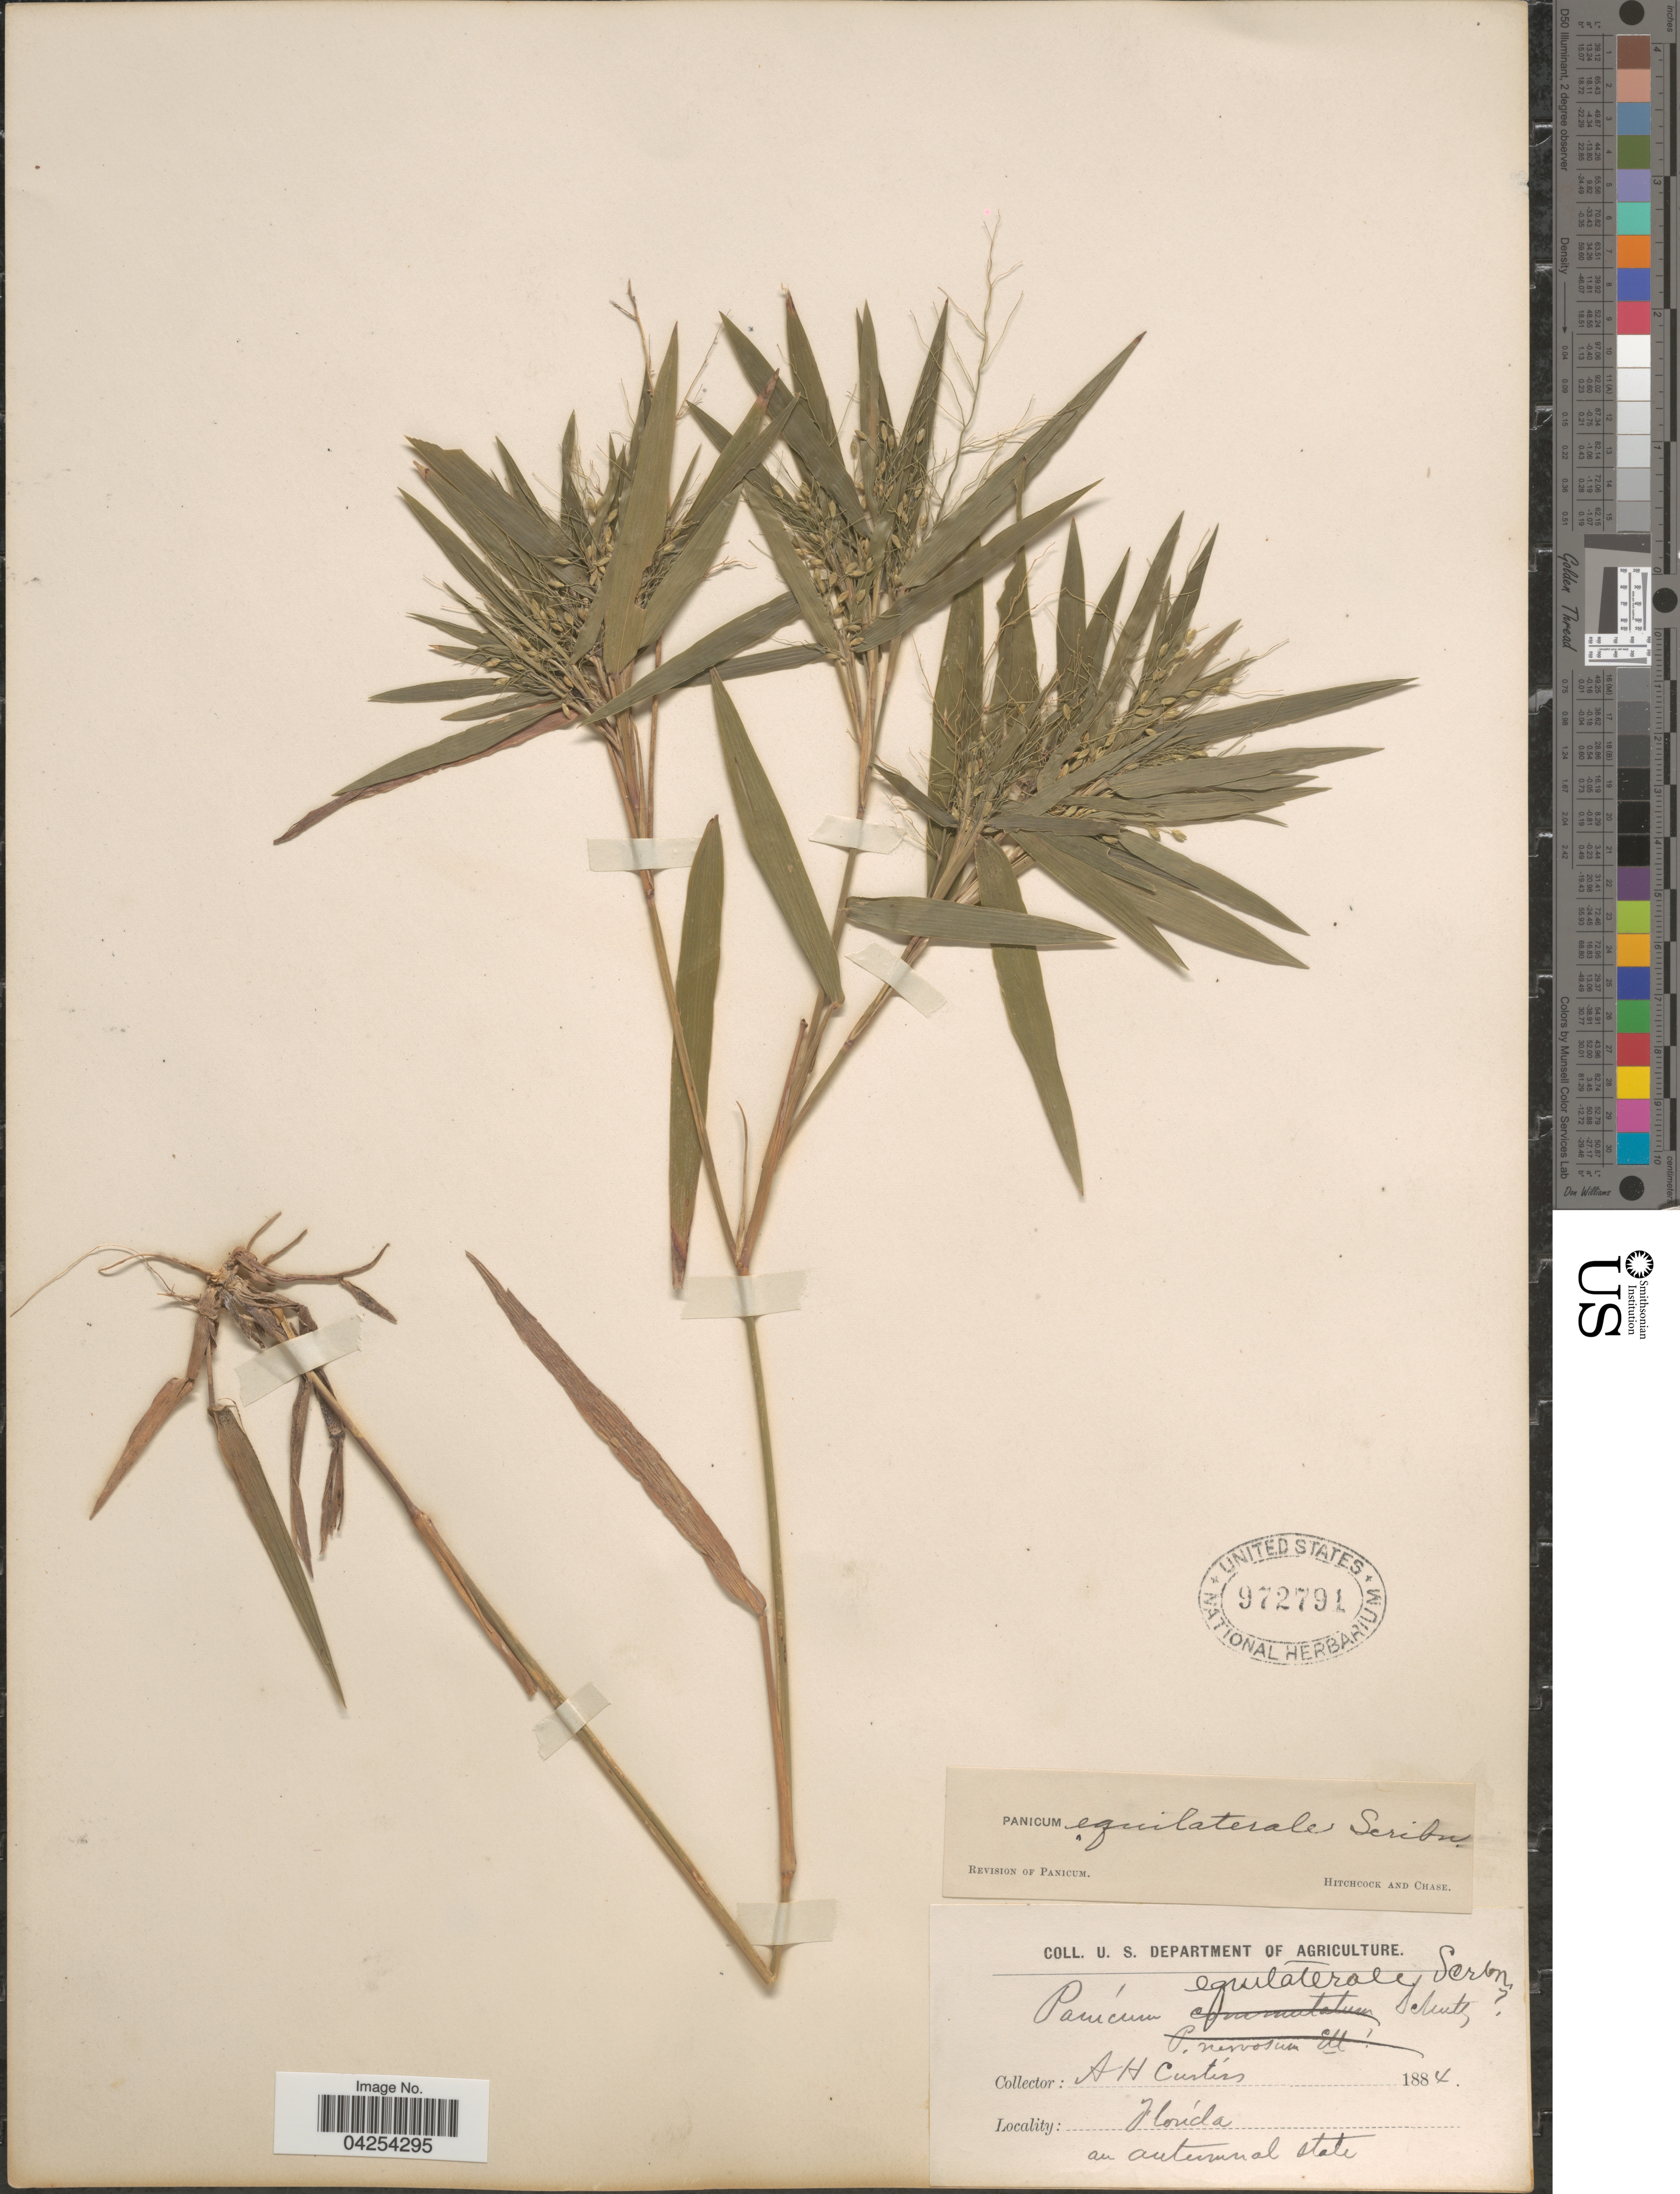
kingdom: Plantae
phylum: Tracheophyta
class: Liliopsida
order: Poales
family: Poaceae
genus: Dichanthelium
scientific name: Dichanthelium commutatum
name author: (Schult.) Gould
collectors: A. H. Curtiss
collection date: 1884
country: United States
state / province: Florida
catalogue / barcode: US 972791